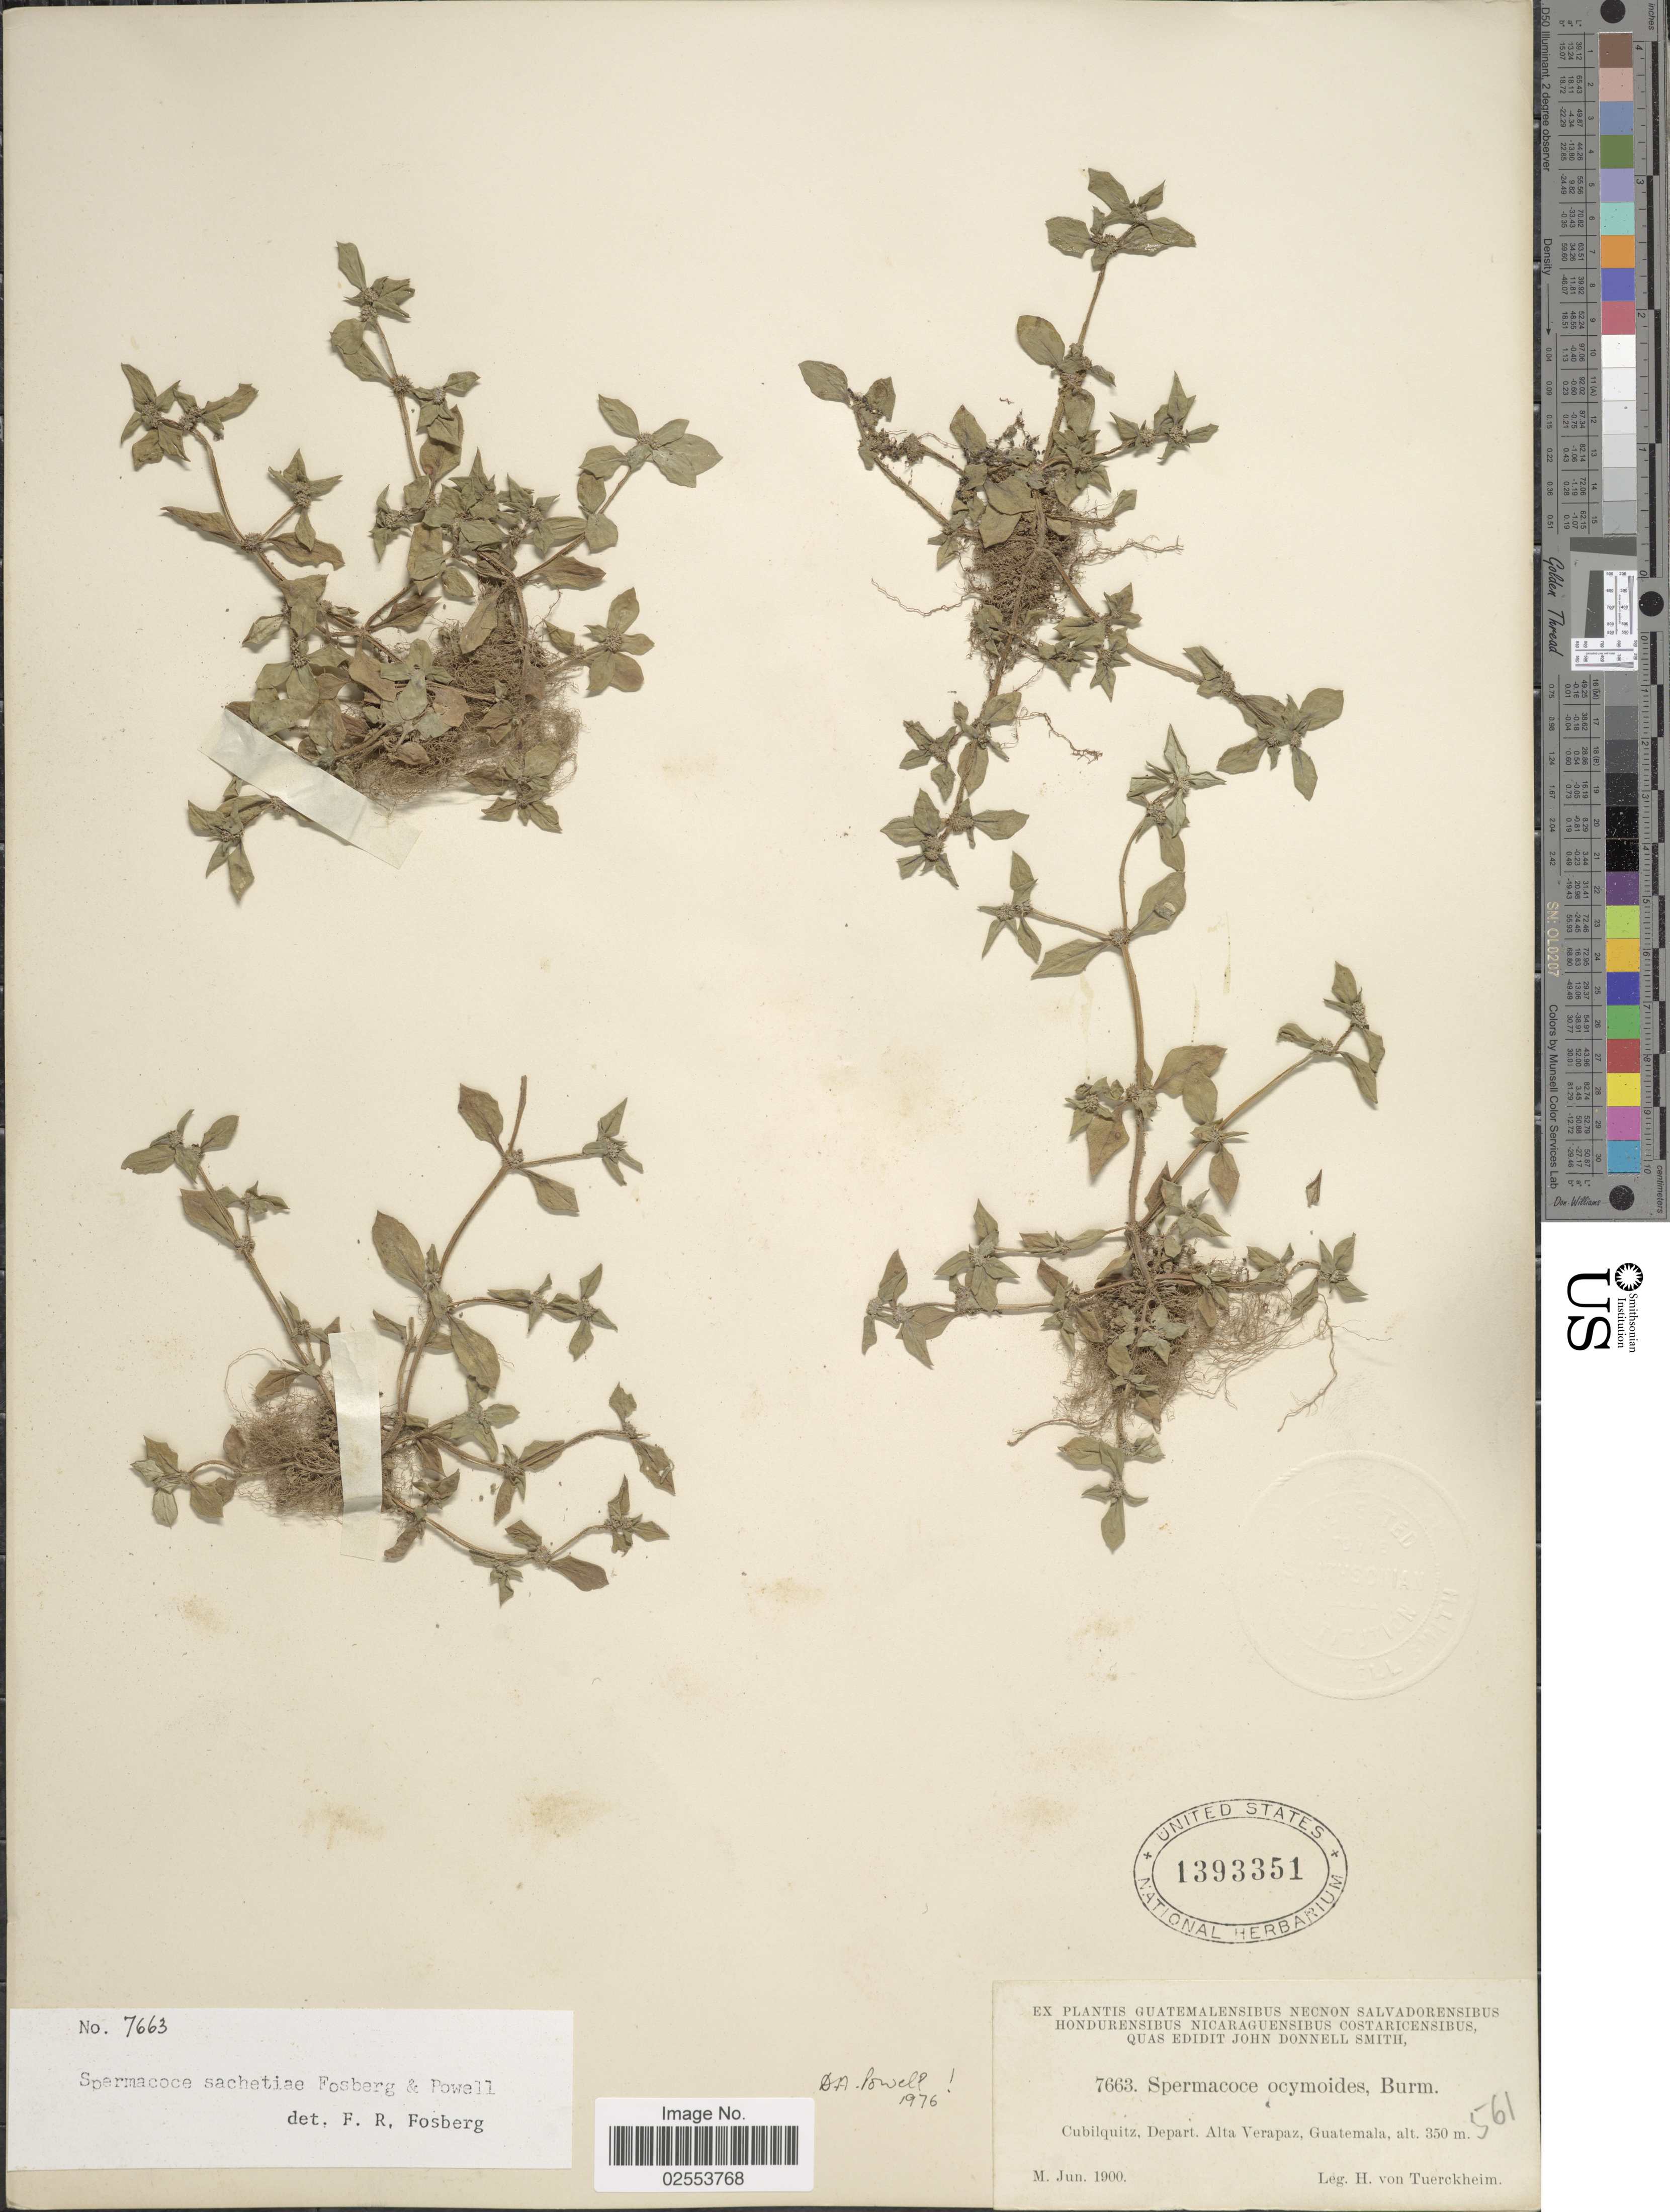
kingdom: Plantae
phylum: Tracheophyta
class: Magnoliopsida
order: Gentianales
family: Rubiaceae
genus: Spermacoce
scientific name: Spermacoce sachetiae Fosberg & D.A. Powell sp. nov. ined.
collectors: H. von Türckheim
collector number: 7663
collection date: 1900-06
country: Guatemala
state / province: Alta Verapaz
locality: Cubilquitz.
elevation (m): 350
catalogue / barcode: US 1393351